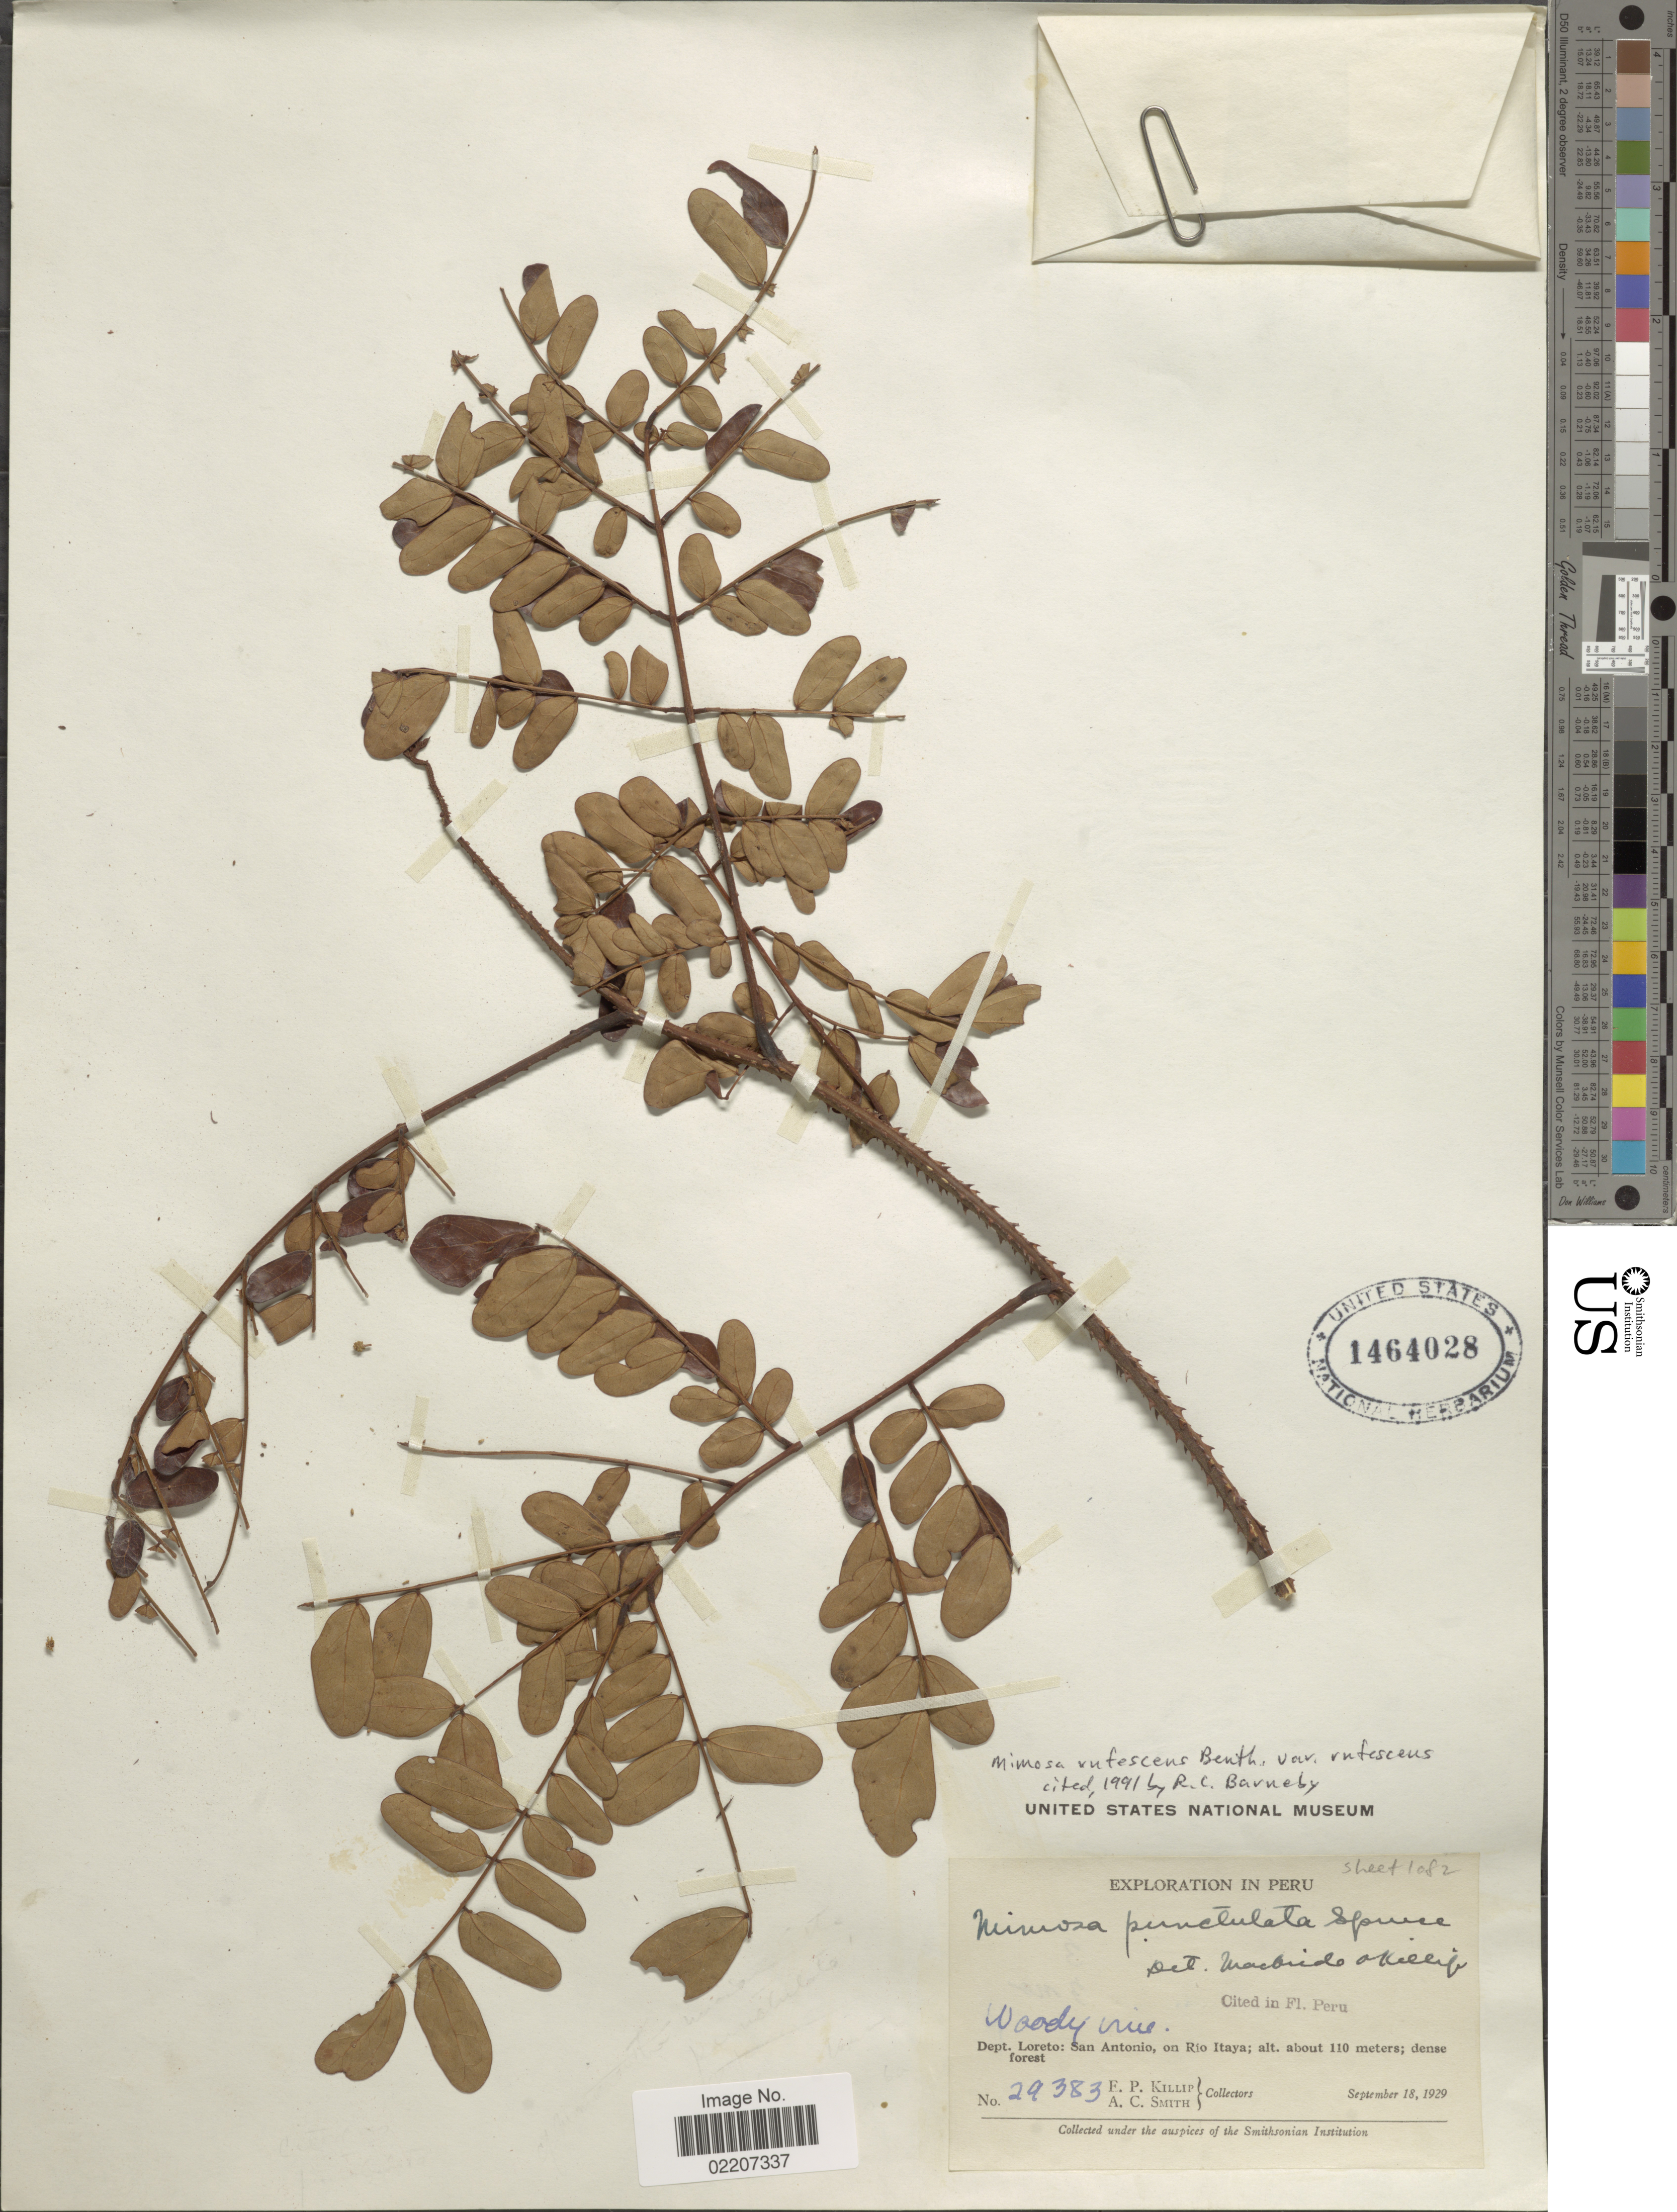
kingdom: Plantae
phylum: Tracheophyta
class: Magnoliopsida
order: Fabales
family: Fabaceae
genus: Mimosa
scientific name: Mimosa rufescens var. rufescens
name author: Benth.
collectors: E. P. Killip & A. C. Smith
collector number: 29383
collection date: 1929-09-18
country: Peru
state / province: Loreto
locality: Dept. Loreto: San Antonio, on Rio Itaya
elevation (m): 110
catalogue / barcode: US 1464028